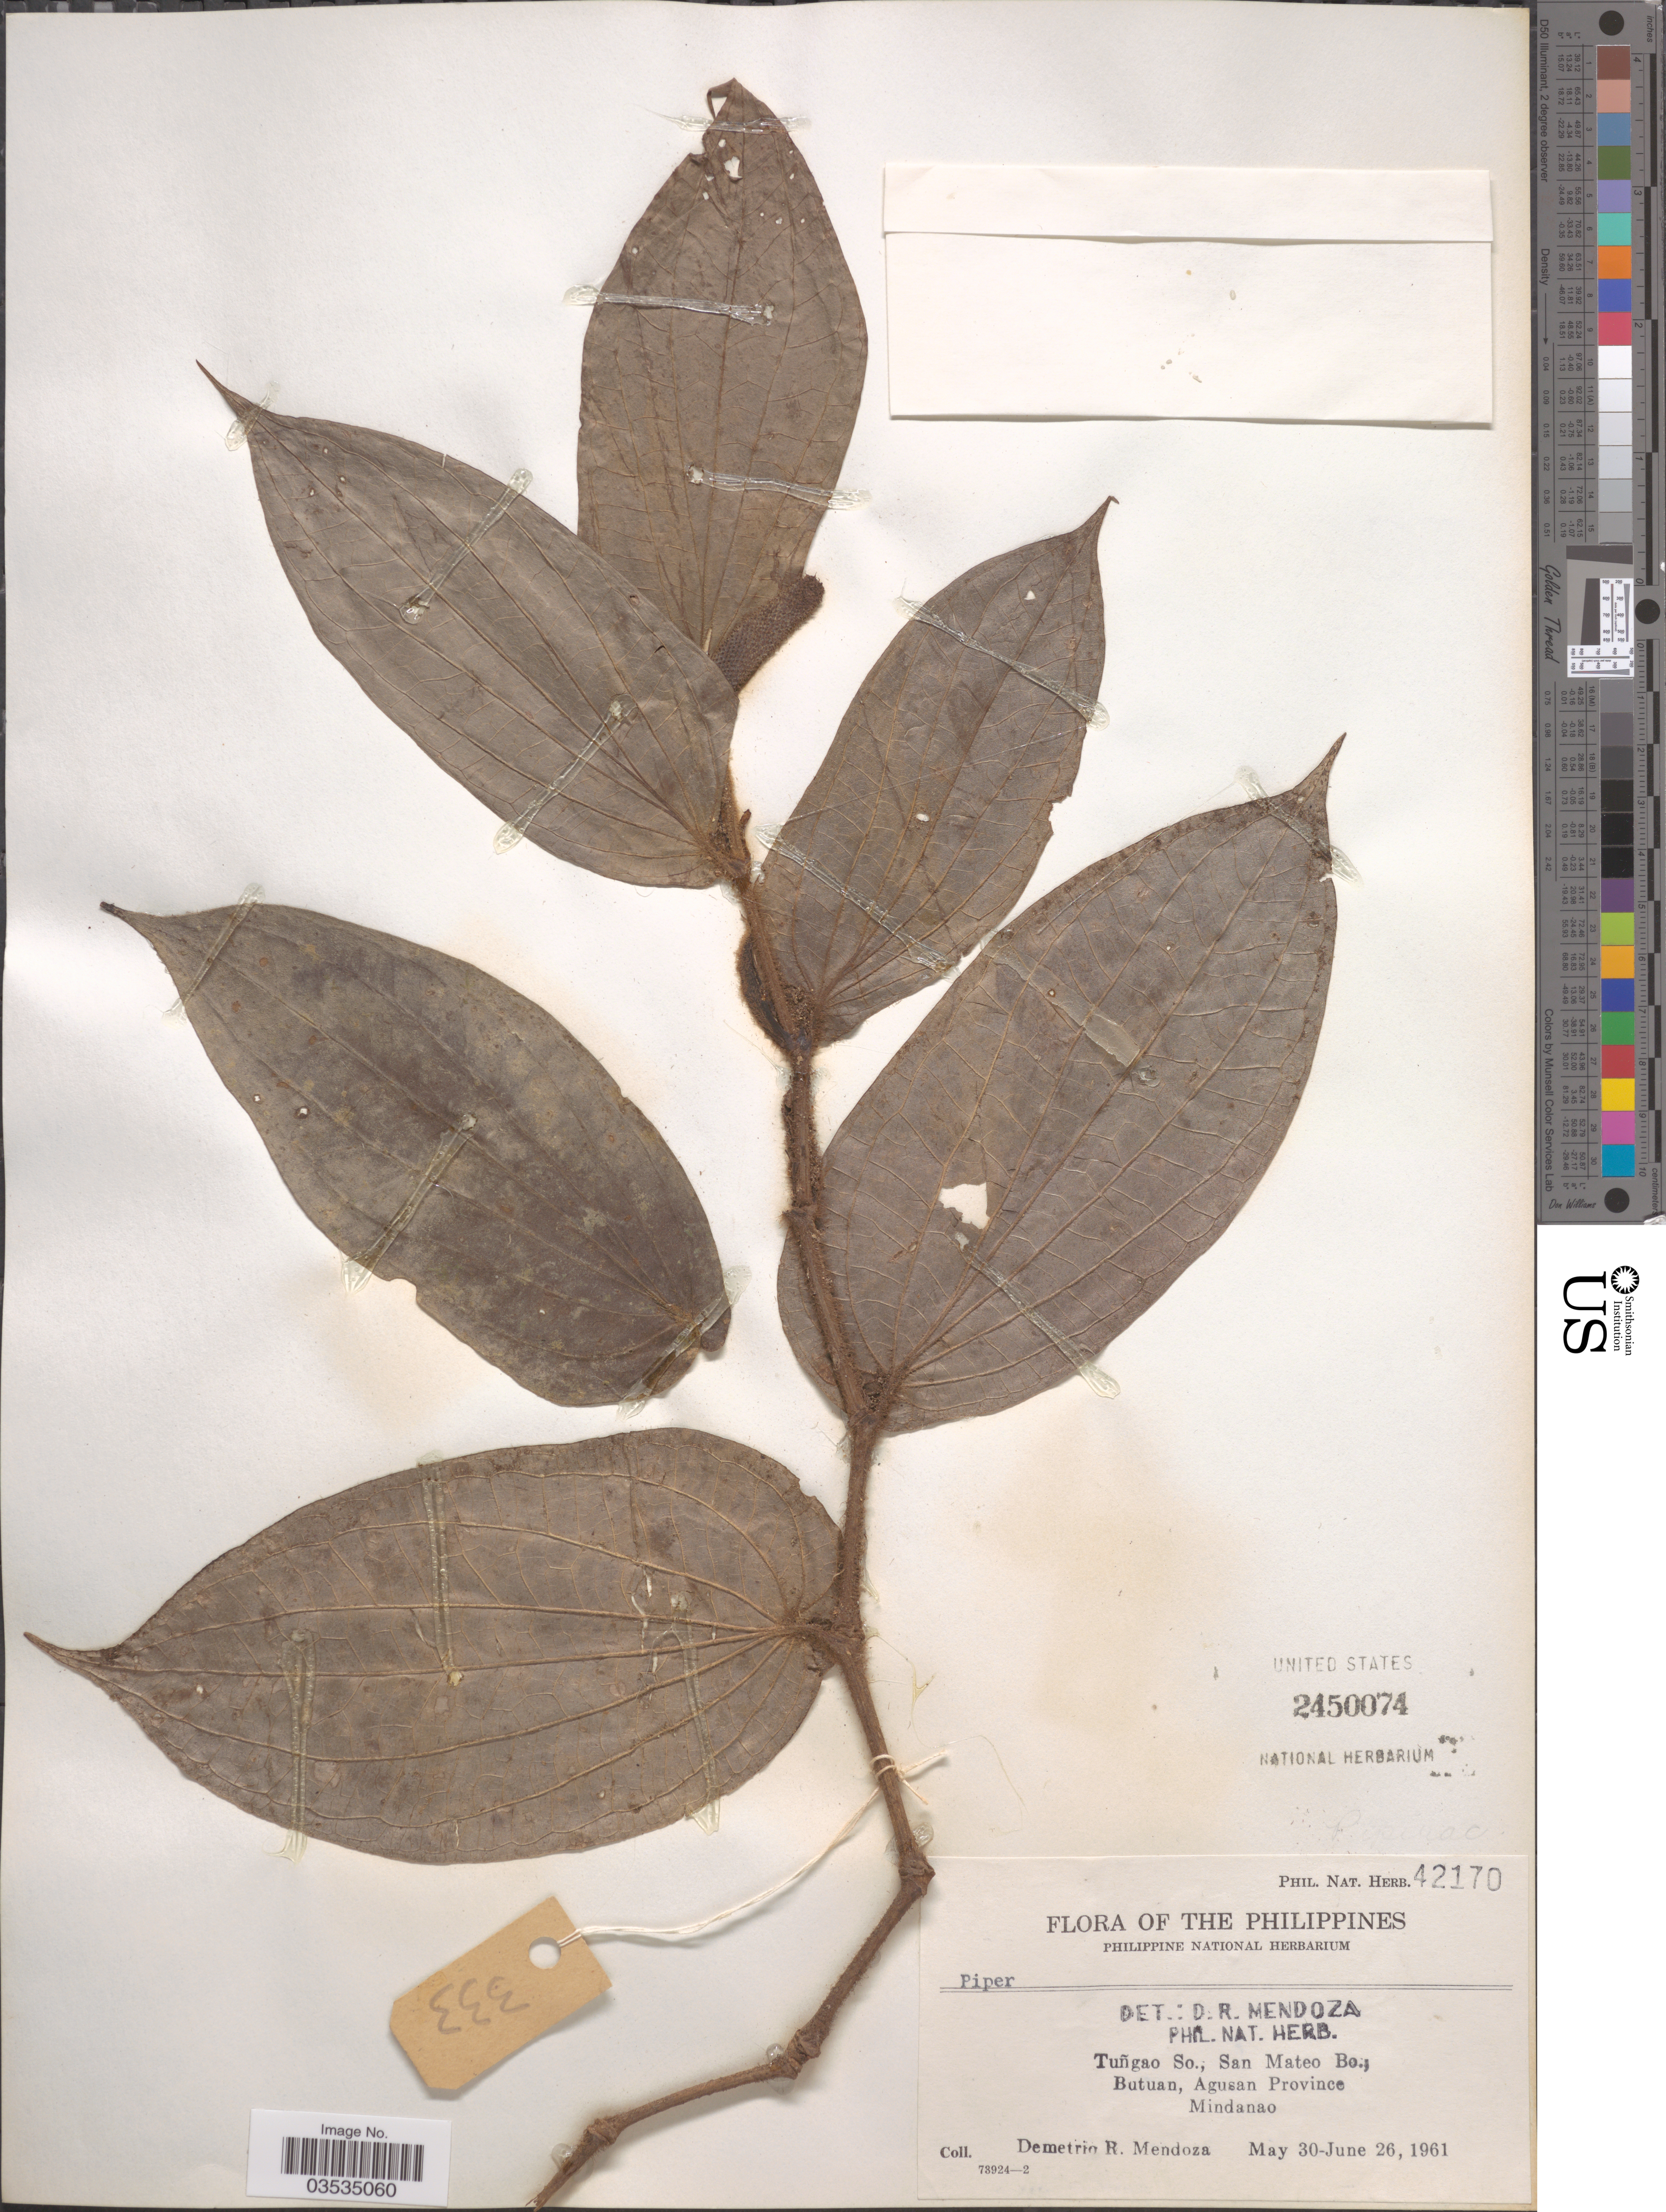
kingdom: Plantae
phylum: Tracheophyta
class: Magnoliopsida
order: Piperales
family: Piperaceae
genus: Piper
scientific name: Piper sp.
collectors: D. Mendoza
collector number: Phil. Nat. Herb. 42170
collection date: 1961-05-30/1961-06-26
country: Philippines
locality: Tuñgao So., San Mateo Bo., Butuan, Agusan Province, Mindanao.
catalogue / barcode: US 2450074